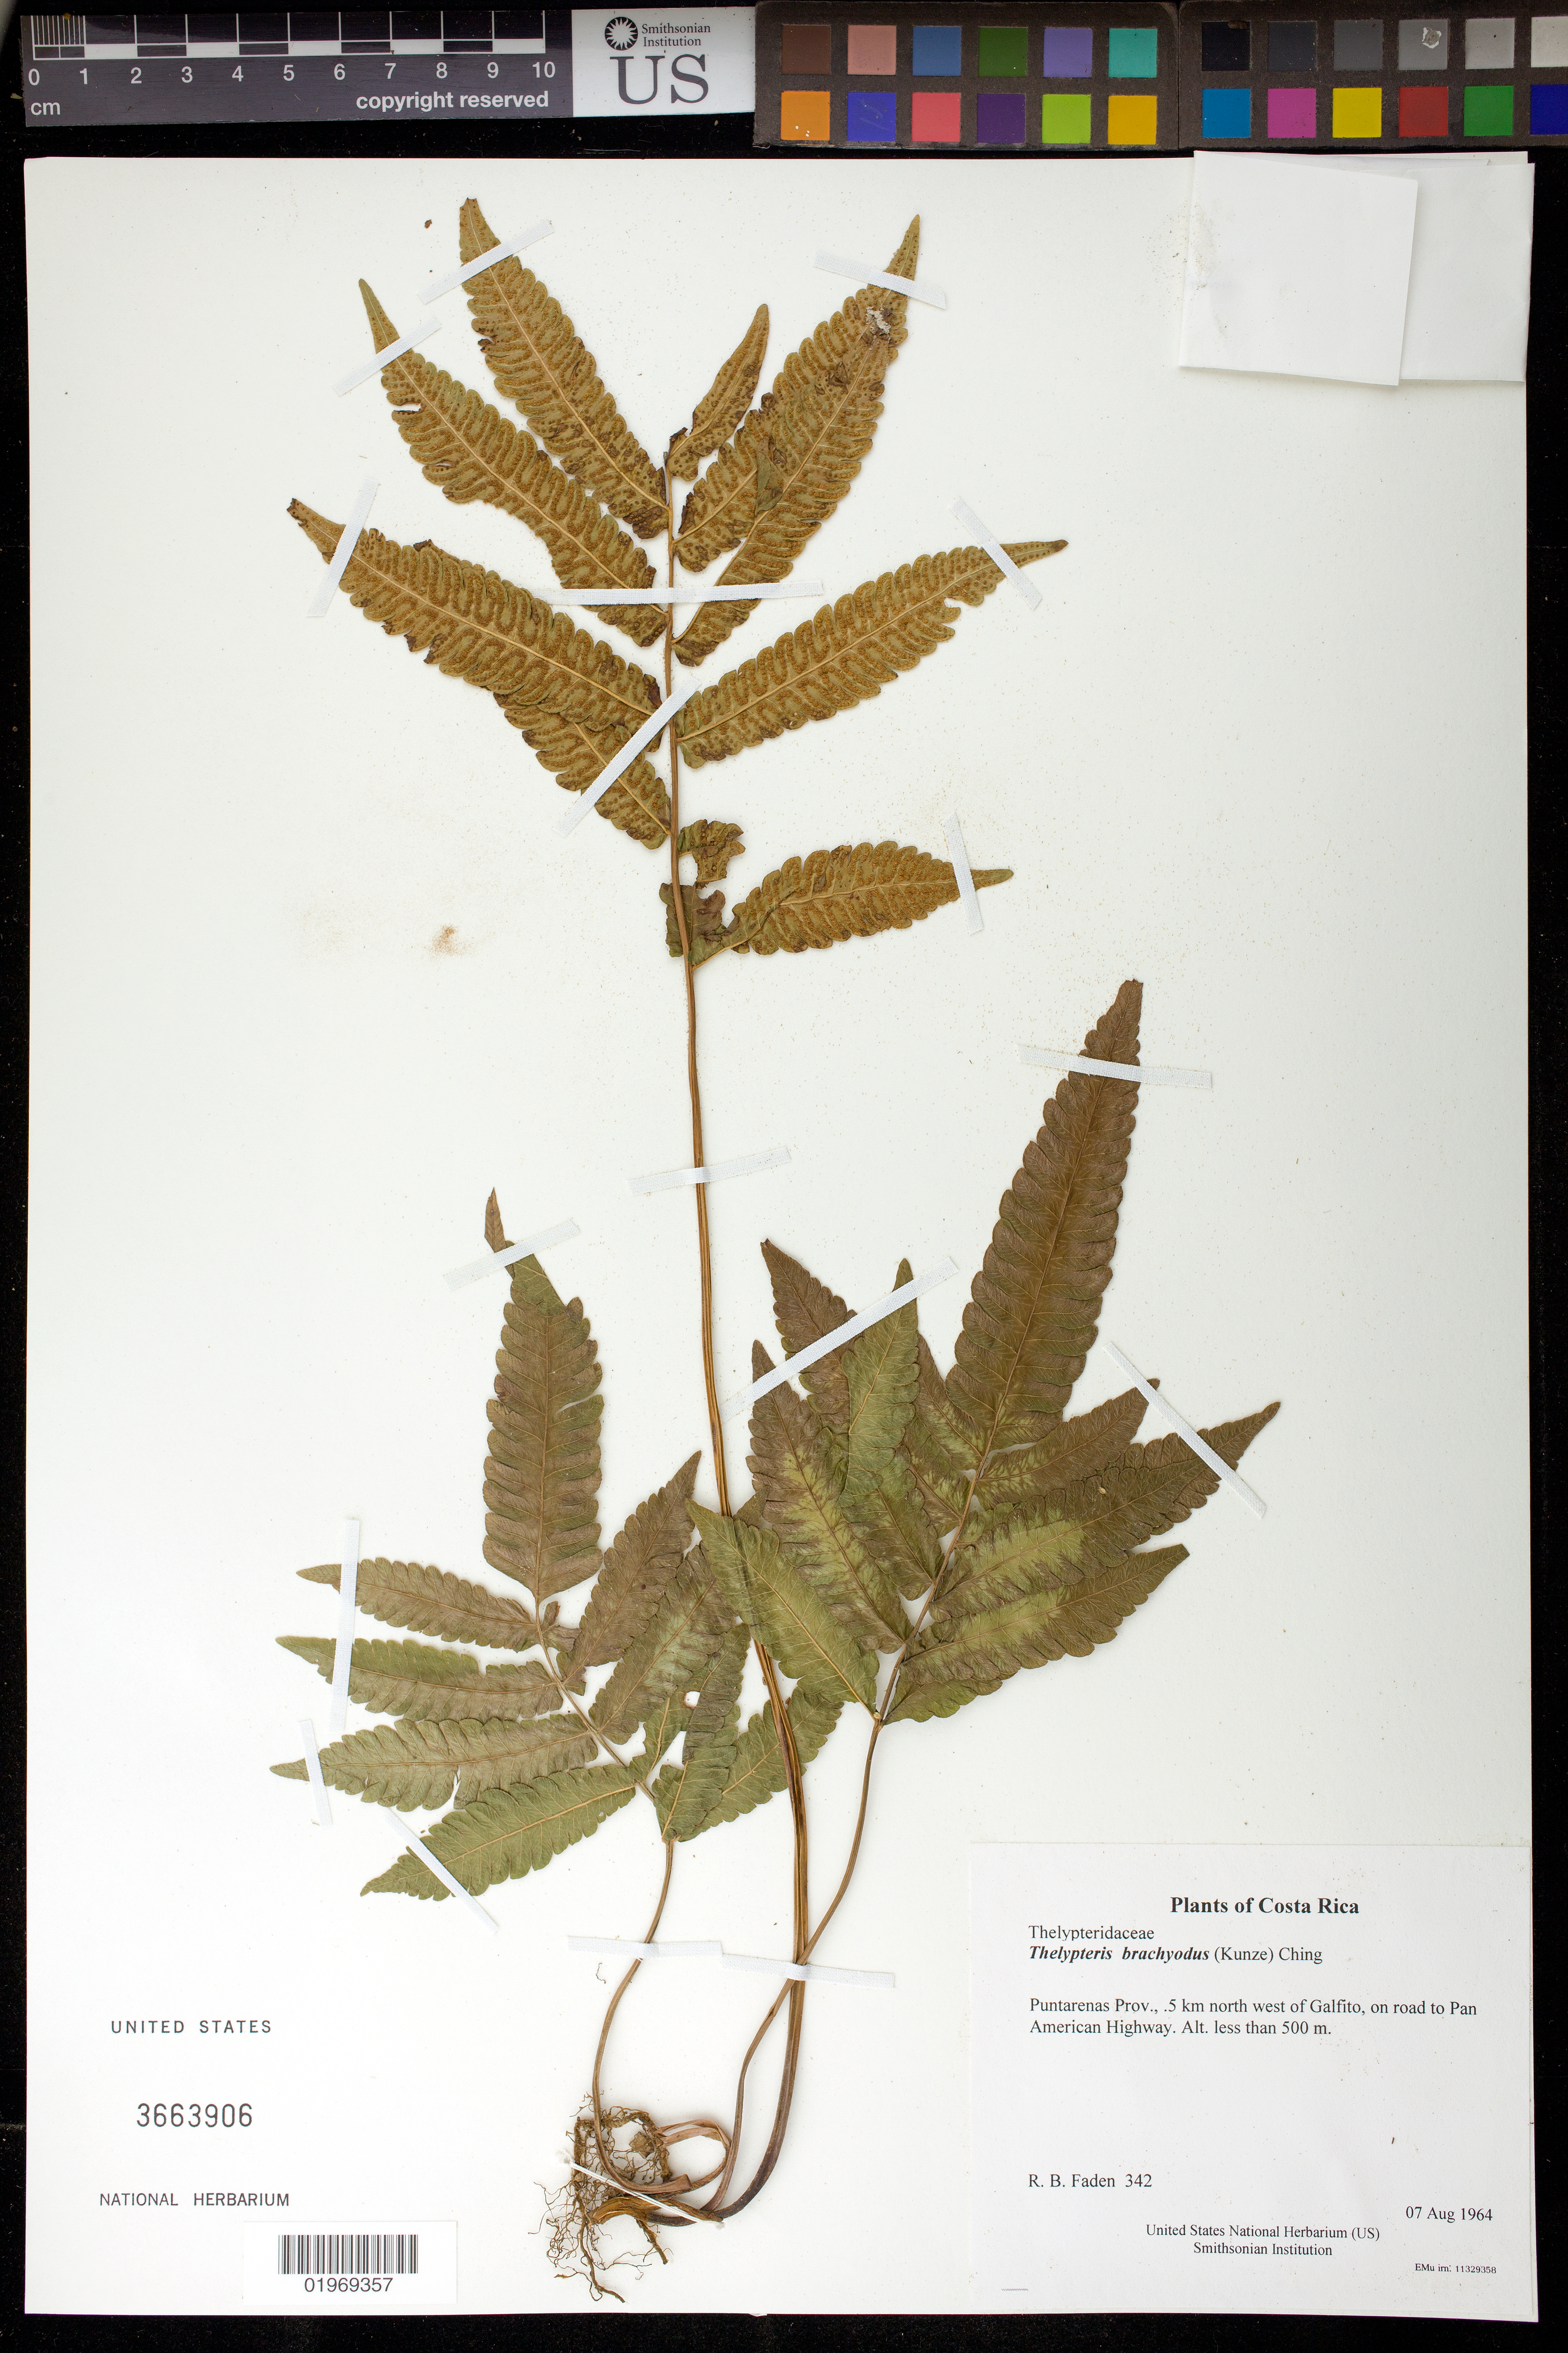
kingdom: Plantae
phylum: Tracheophyta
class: Polypodiopsida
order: Polypodiales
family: Thelypteridaceae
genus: Thelypteris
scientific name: Thelypteris brachyodus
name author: (Kunze) Ching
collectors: R. B. Faden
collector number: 342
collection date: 1964-08-07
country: Costa Rica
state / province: Puntarenas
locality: .5 km north west of Galfito, on road to Pan American Highway. Alt. less than 500 m.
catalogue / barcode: US 3663906